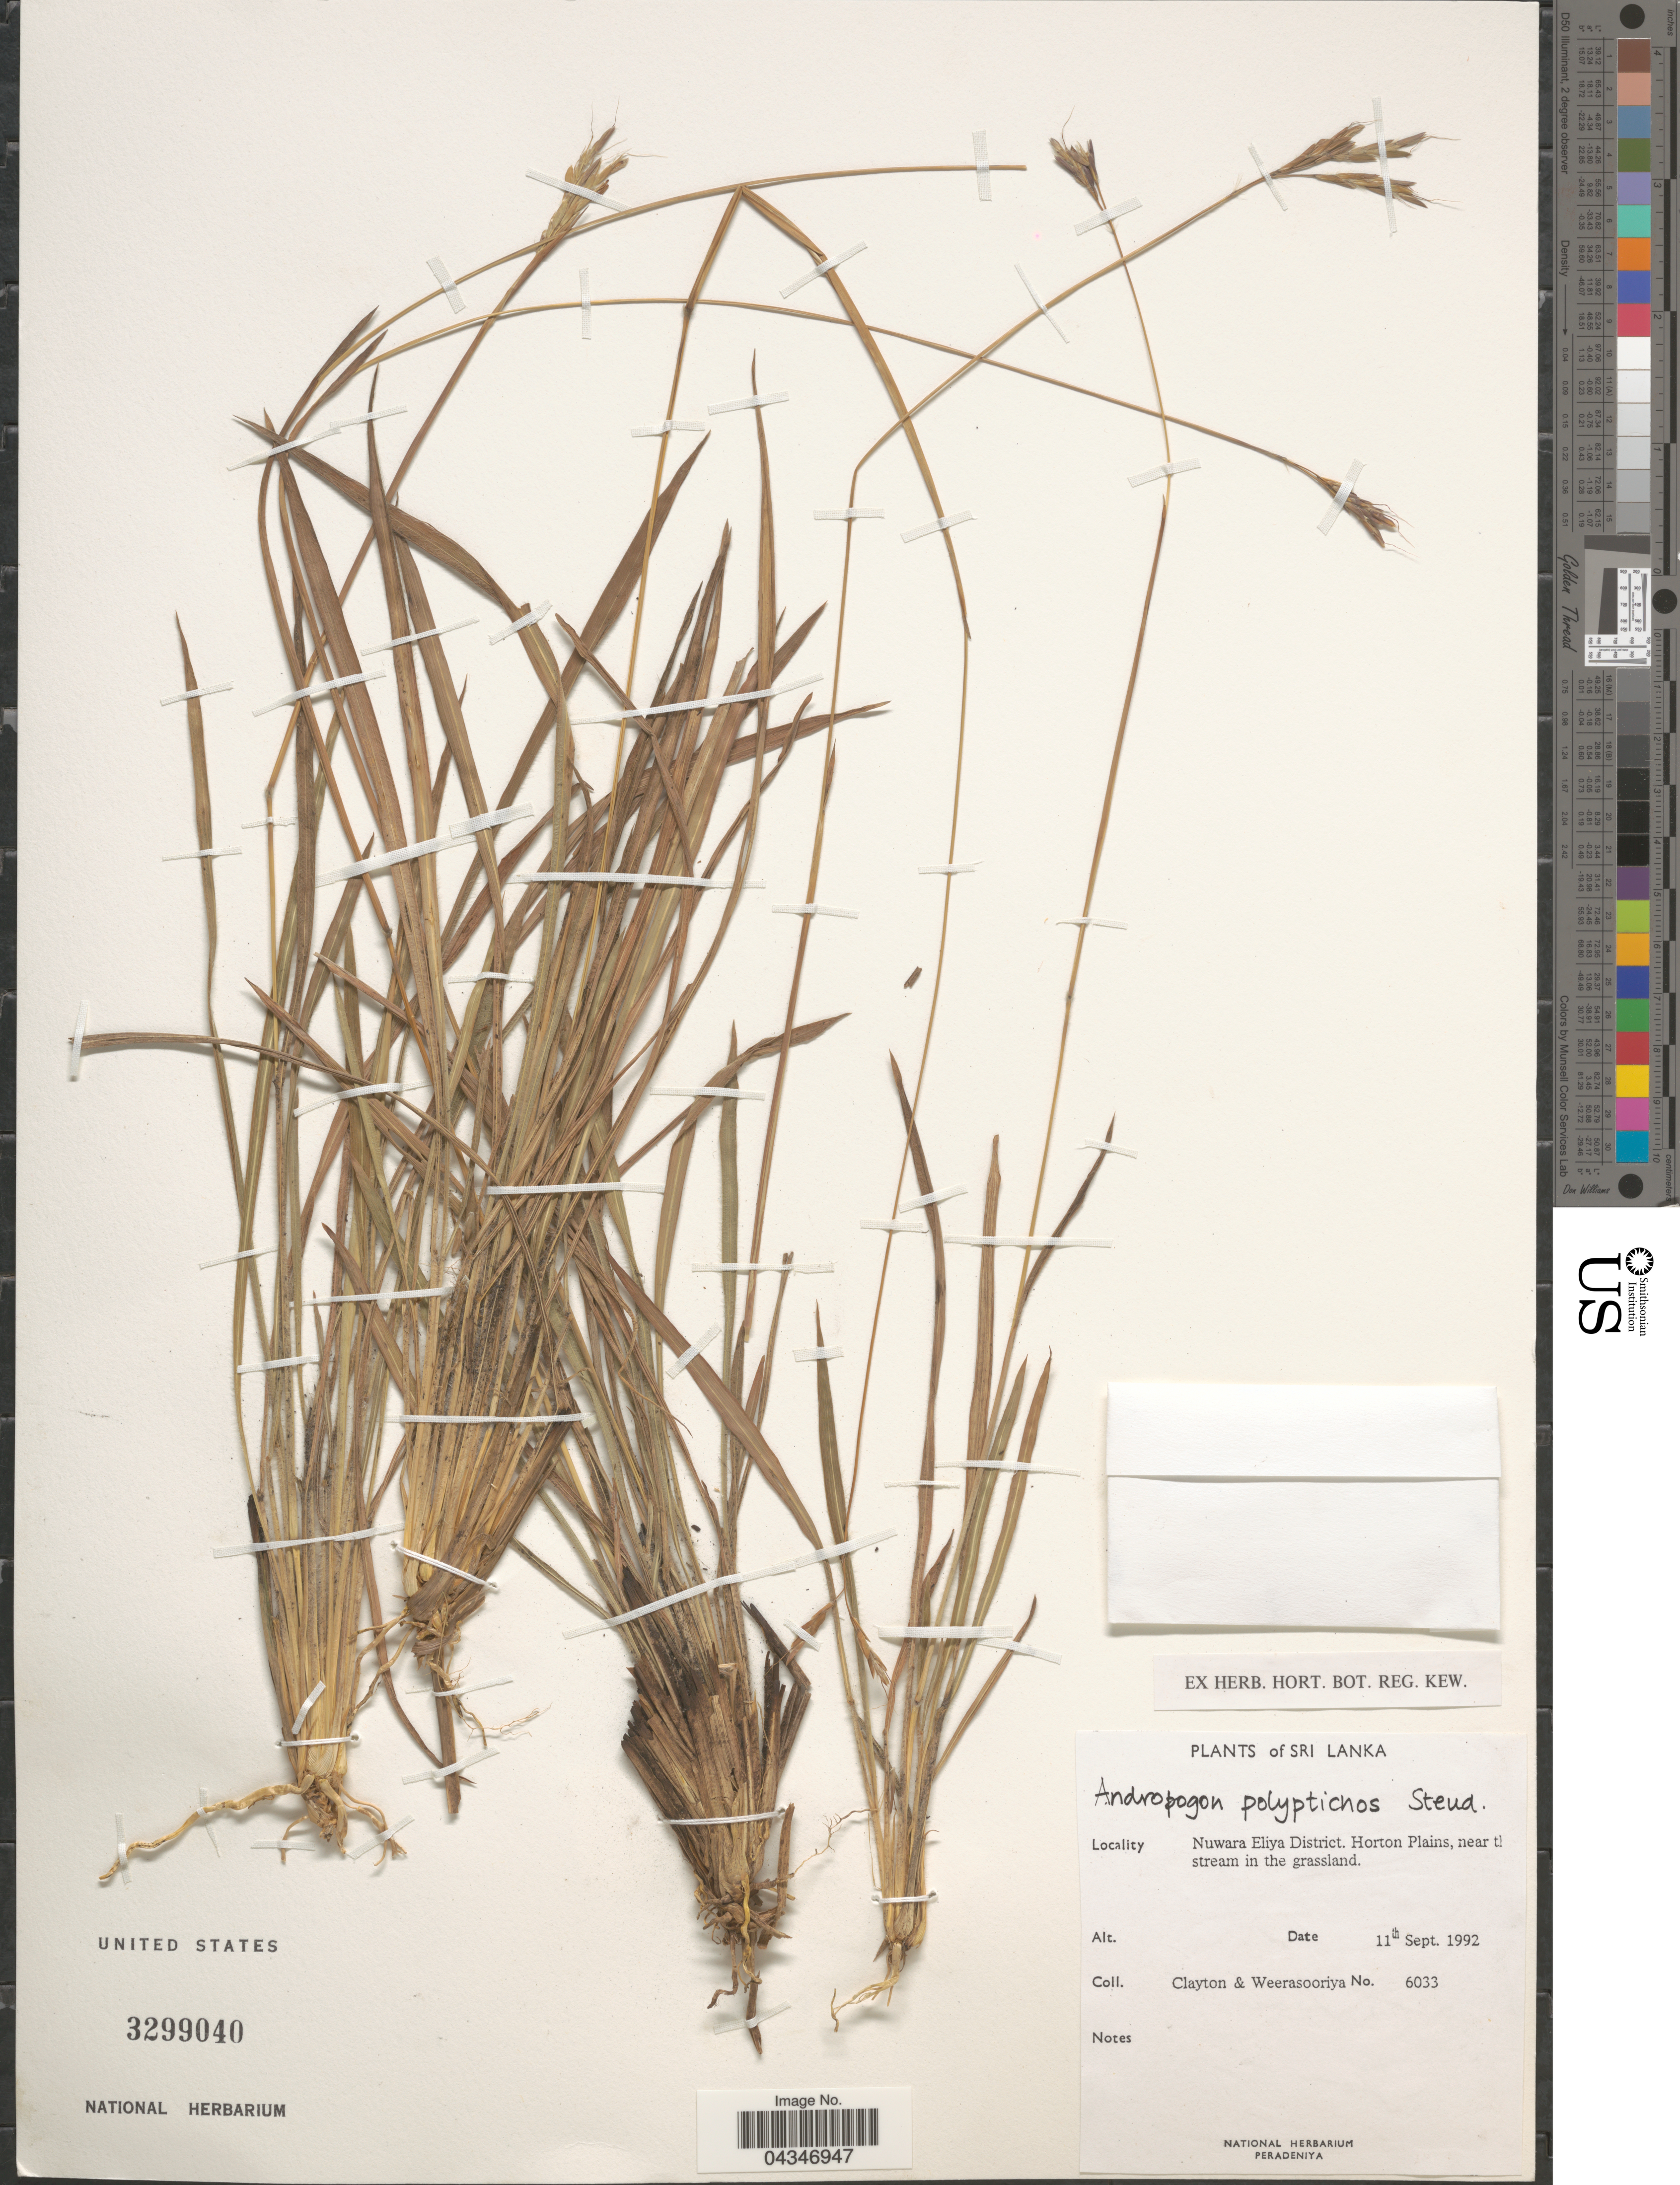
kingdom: Plantae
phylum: Tracheophyta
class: Liliopsida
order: Poales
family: Poaceae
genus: Andropogon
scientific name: Andropogon polyptychos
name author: Steud.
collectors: Clayton & Weerasooriya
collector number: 6033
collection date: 1992-09-11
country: Sri Lanka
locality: Nuwara Eliya District. Horton Plains, near the stream in the grassland.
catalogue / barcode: US 3299040